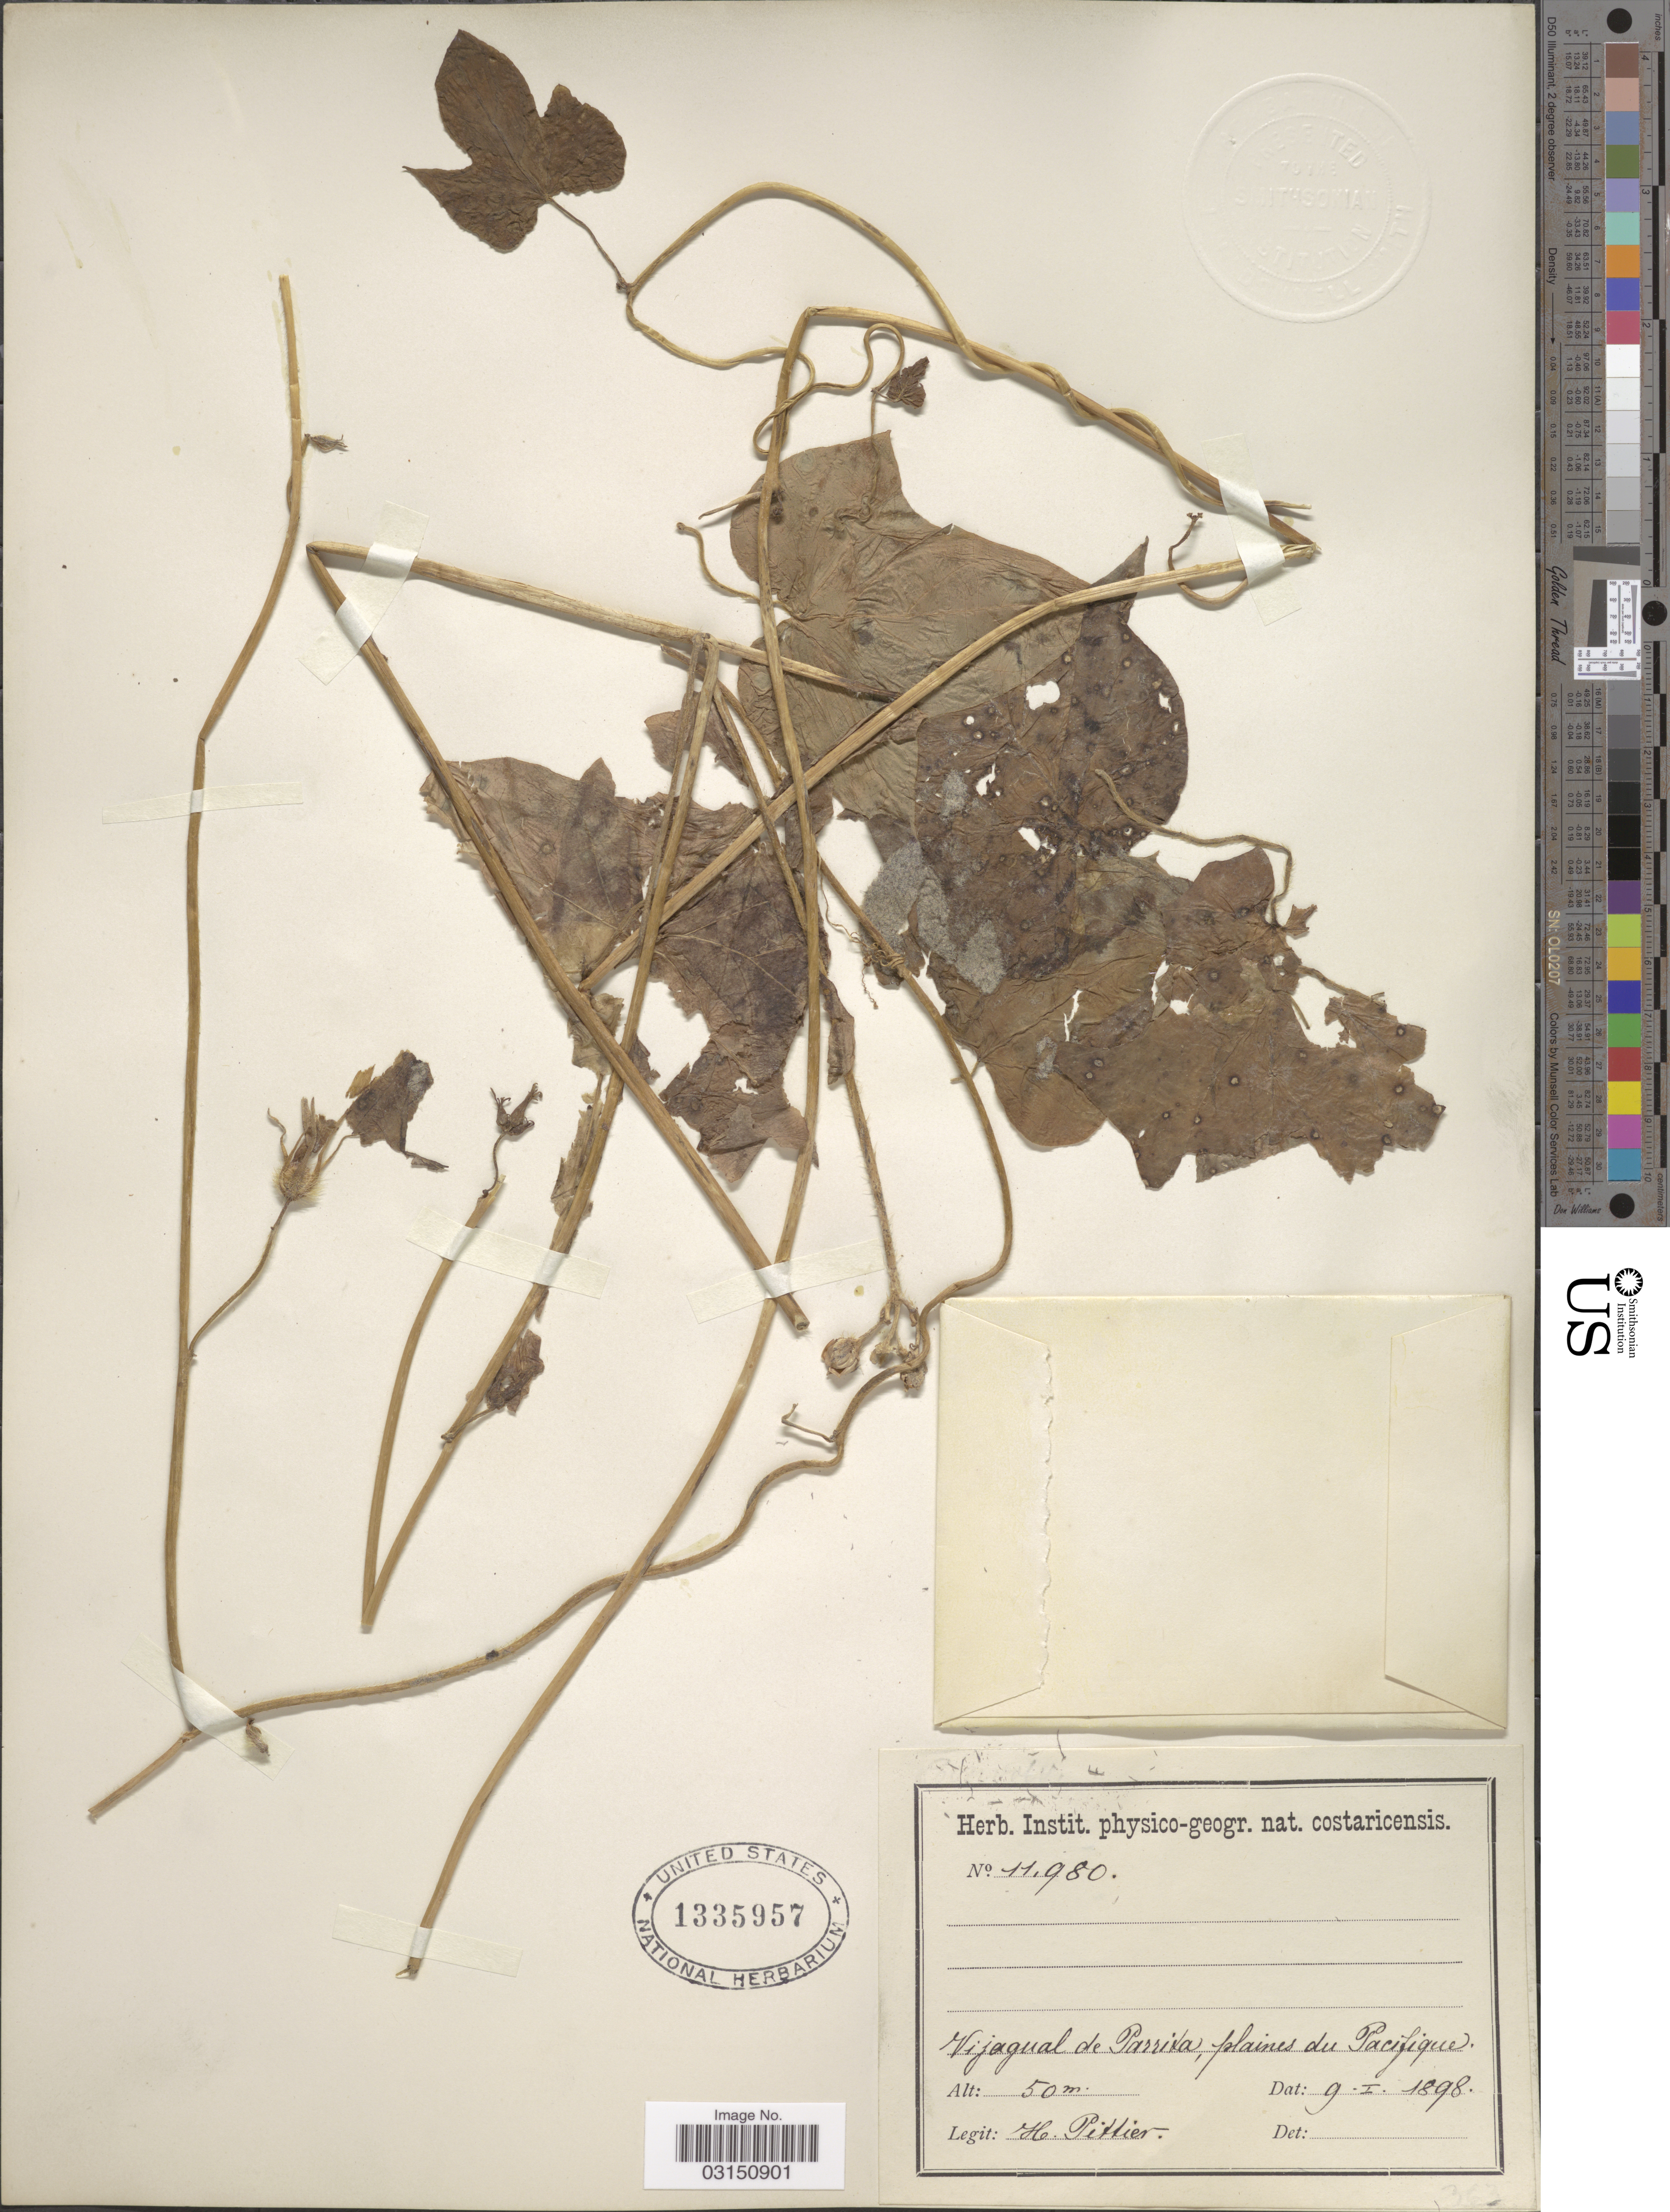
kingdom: Plantae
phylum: Tracheophyta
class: Magnoliopsida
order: Solanales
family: Convolvulaceae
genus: Ipomoea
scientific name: Ipomoea nil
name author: (L.) Roth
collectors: H. F. Pittier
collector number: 11980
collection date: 1898-01-09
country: Costa Rica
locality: Vijagual de Parrita, plaines du Pacifique.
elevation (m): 50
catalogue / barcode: US 1335957